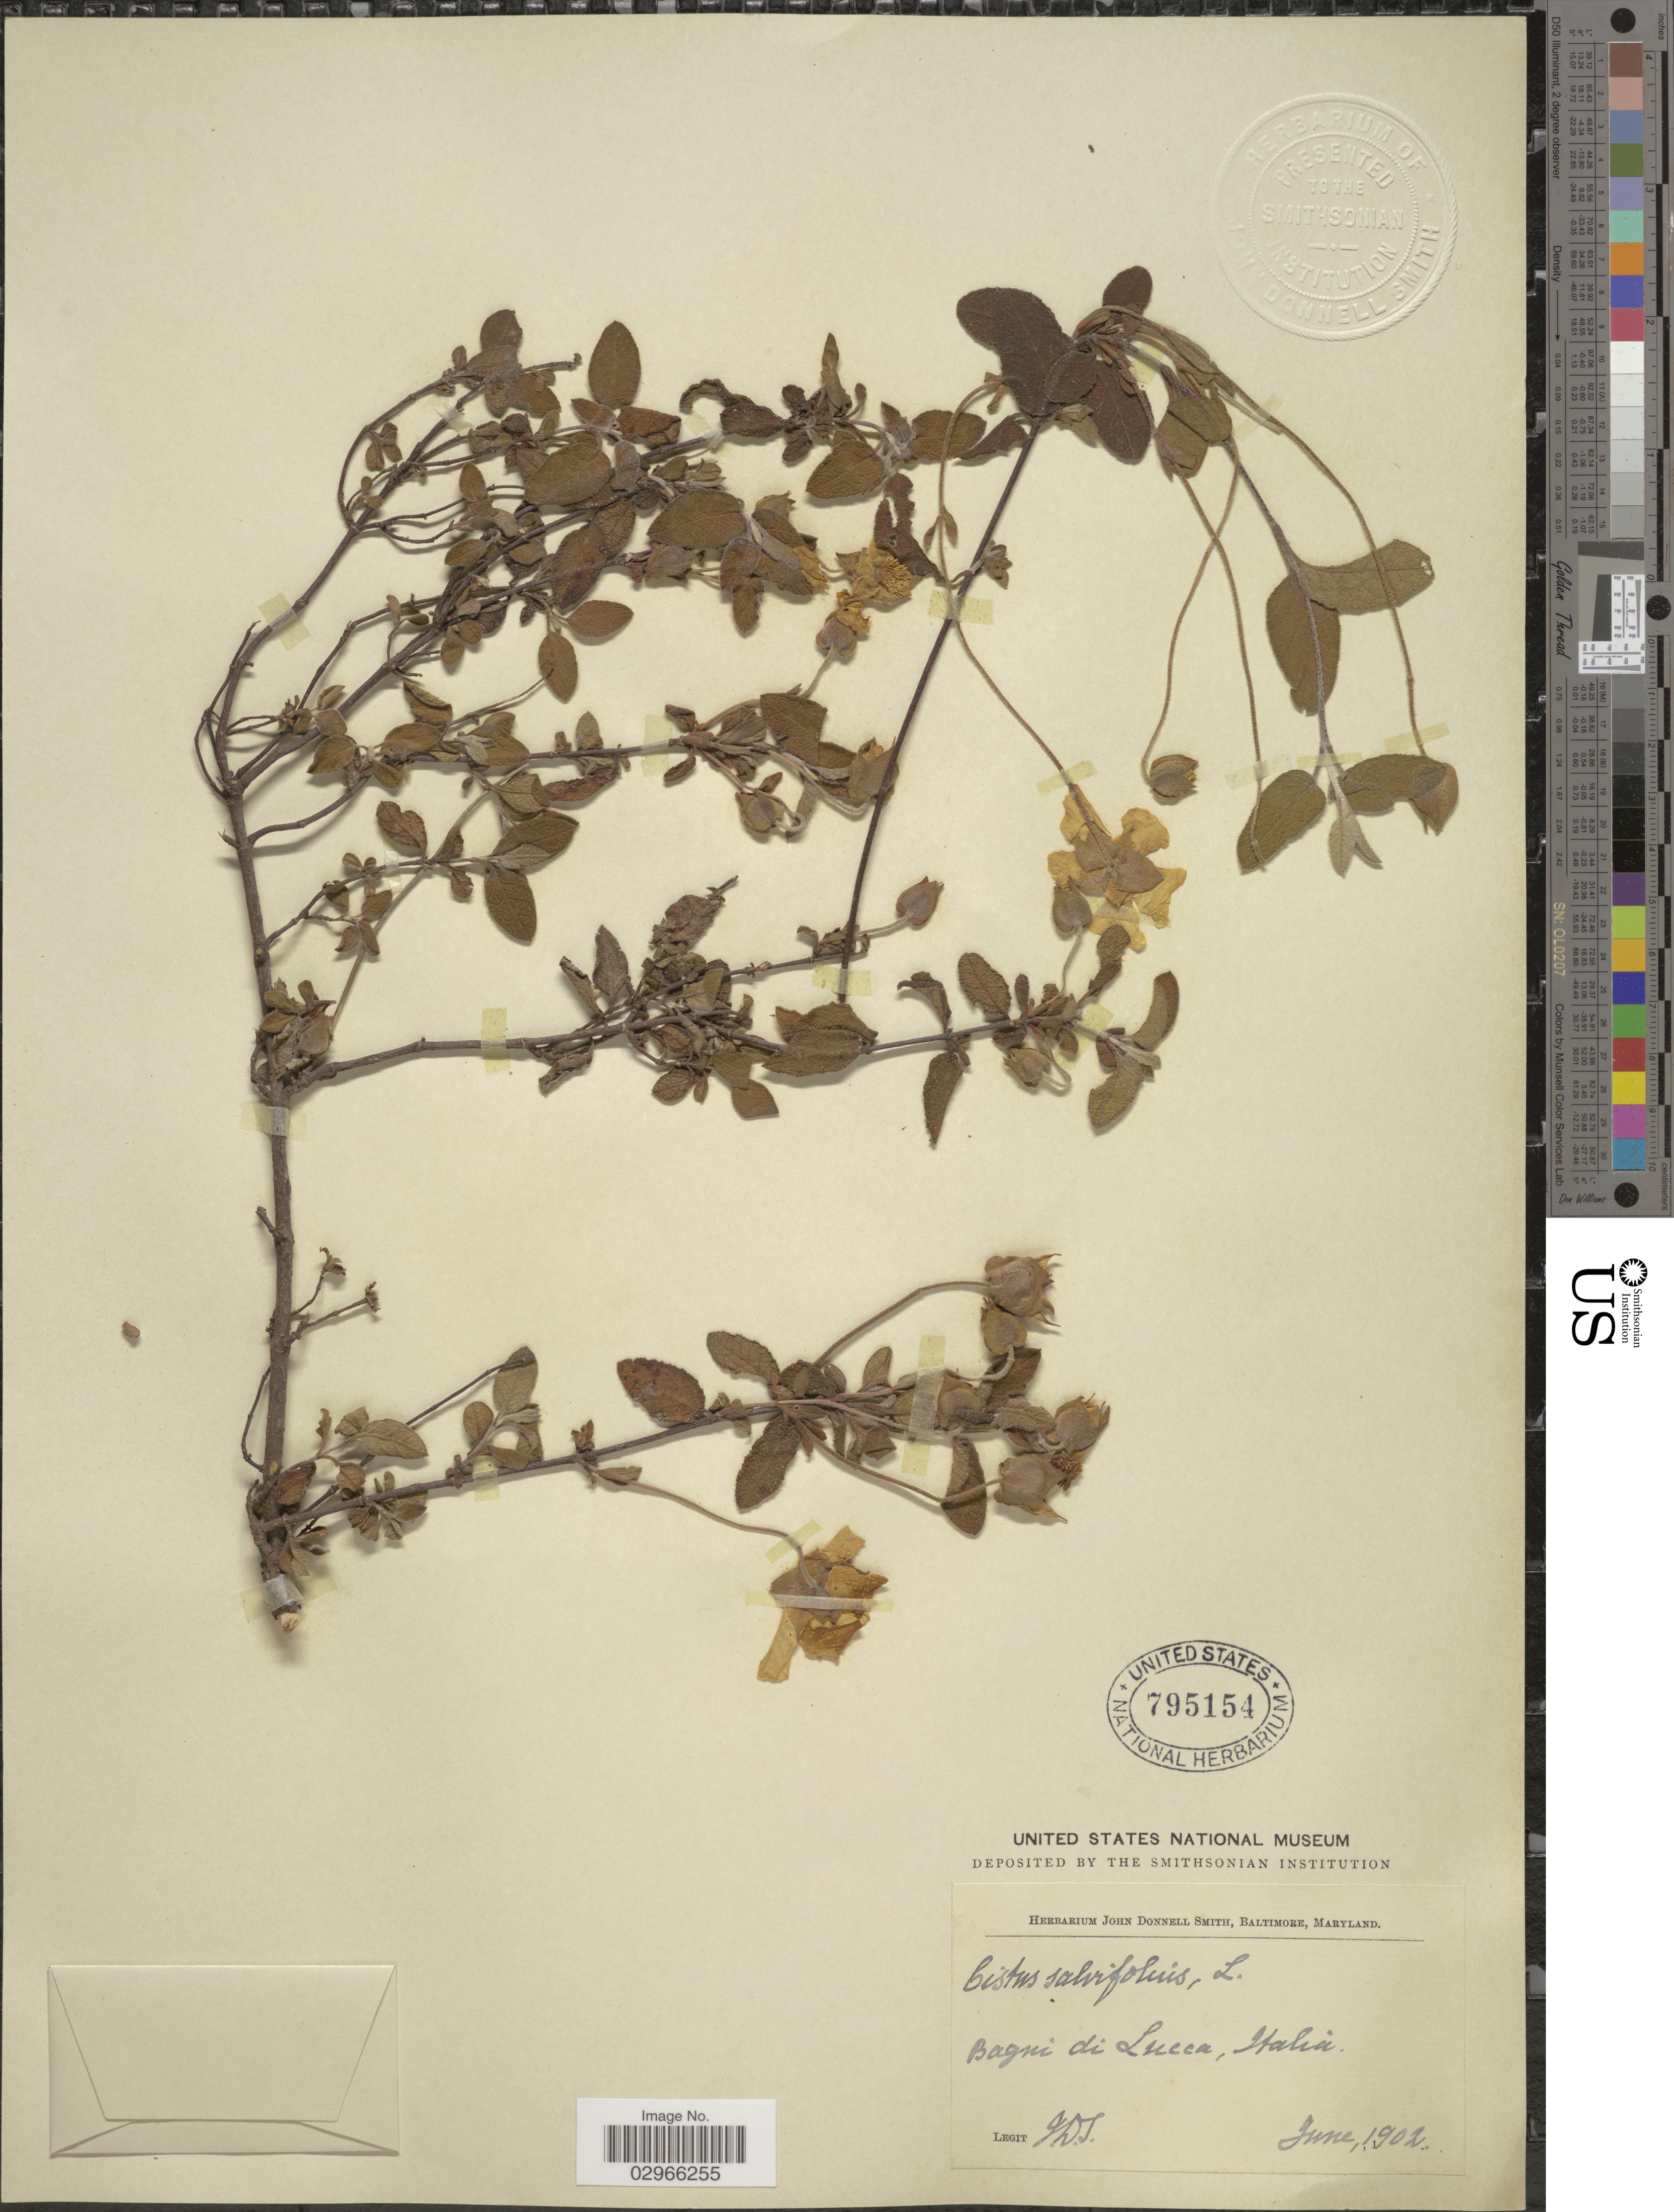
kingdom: Plantae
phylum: Tracheophyta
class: Magnoliopsida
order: Malvales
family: Cistaceae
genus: Cistus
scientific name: Cistus salviifolius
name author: L.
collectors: J. Donnell Smith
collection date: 1902-06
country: Italy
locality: Bagui di Lucca.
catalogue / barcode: US 795154